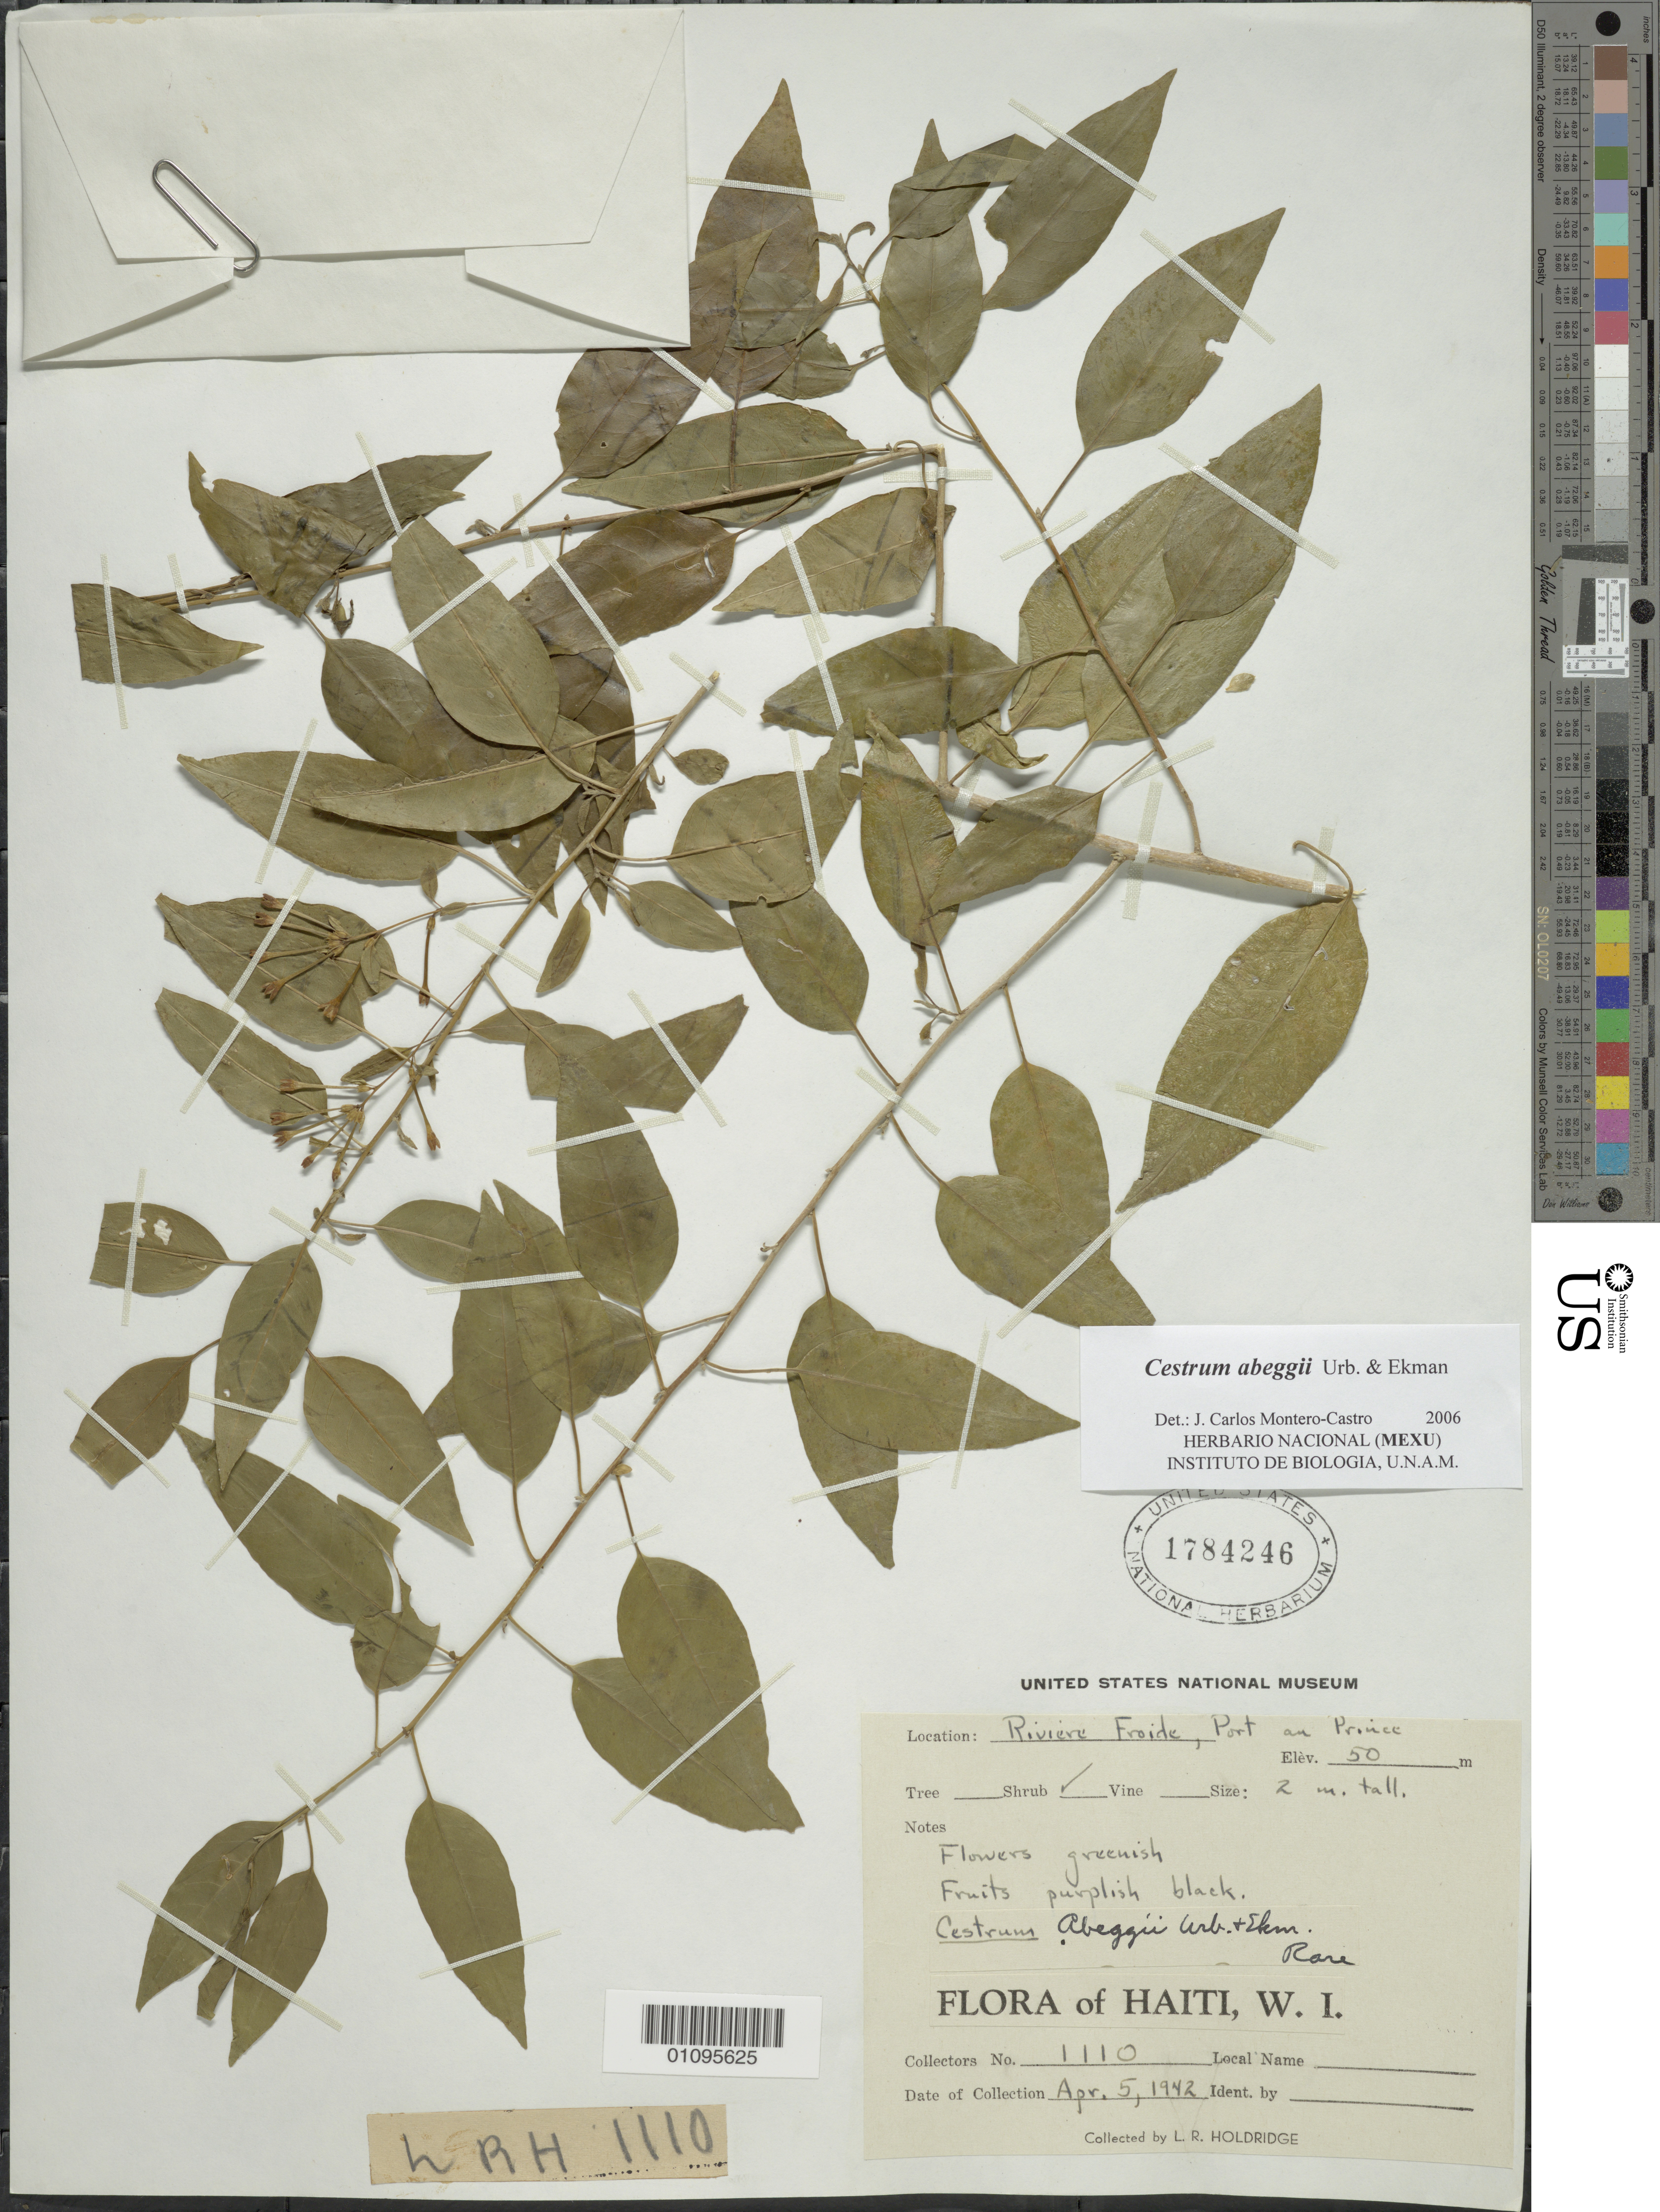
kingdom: Plantae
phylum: Tracheophyta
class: Magnoliopsida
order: Solanales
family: Solanaceae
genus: Cestrum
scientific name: Cestrum abeggii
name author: Urb. & Ekman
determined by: Montero-Castro, J. C.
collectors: L. Holdridge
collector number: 1110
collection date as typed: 05 Apr 1942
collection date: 1942-04-05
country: Haiti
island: Hispaniola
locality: Port au Prince, Riviere Froide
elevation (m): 50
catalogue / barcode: US 1784246